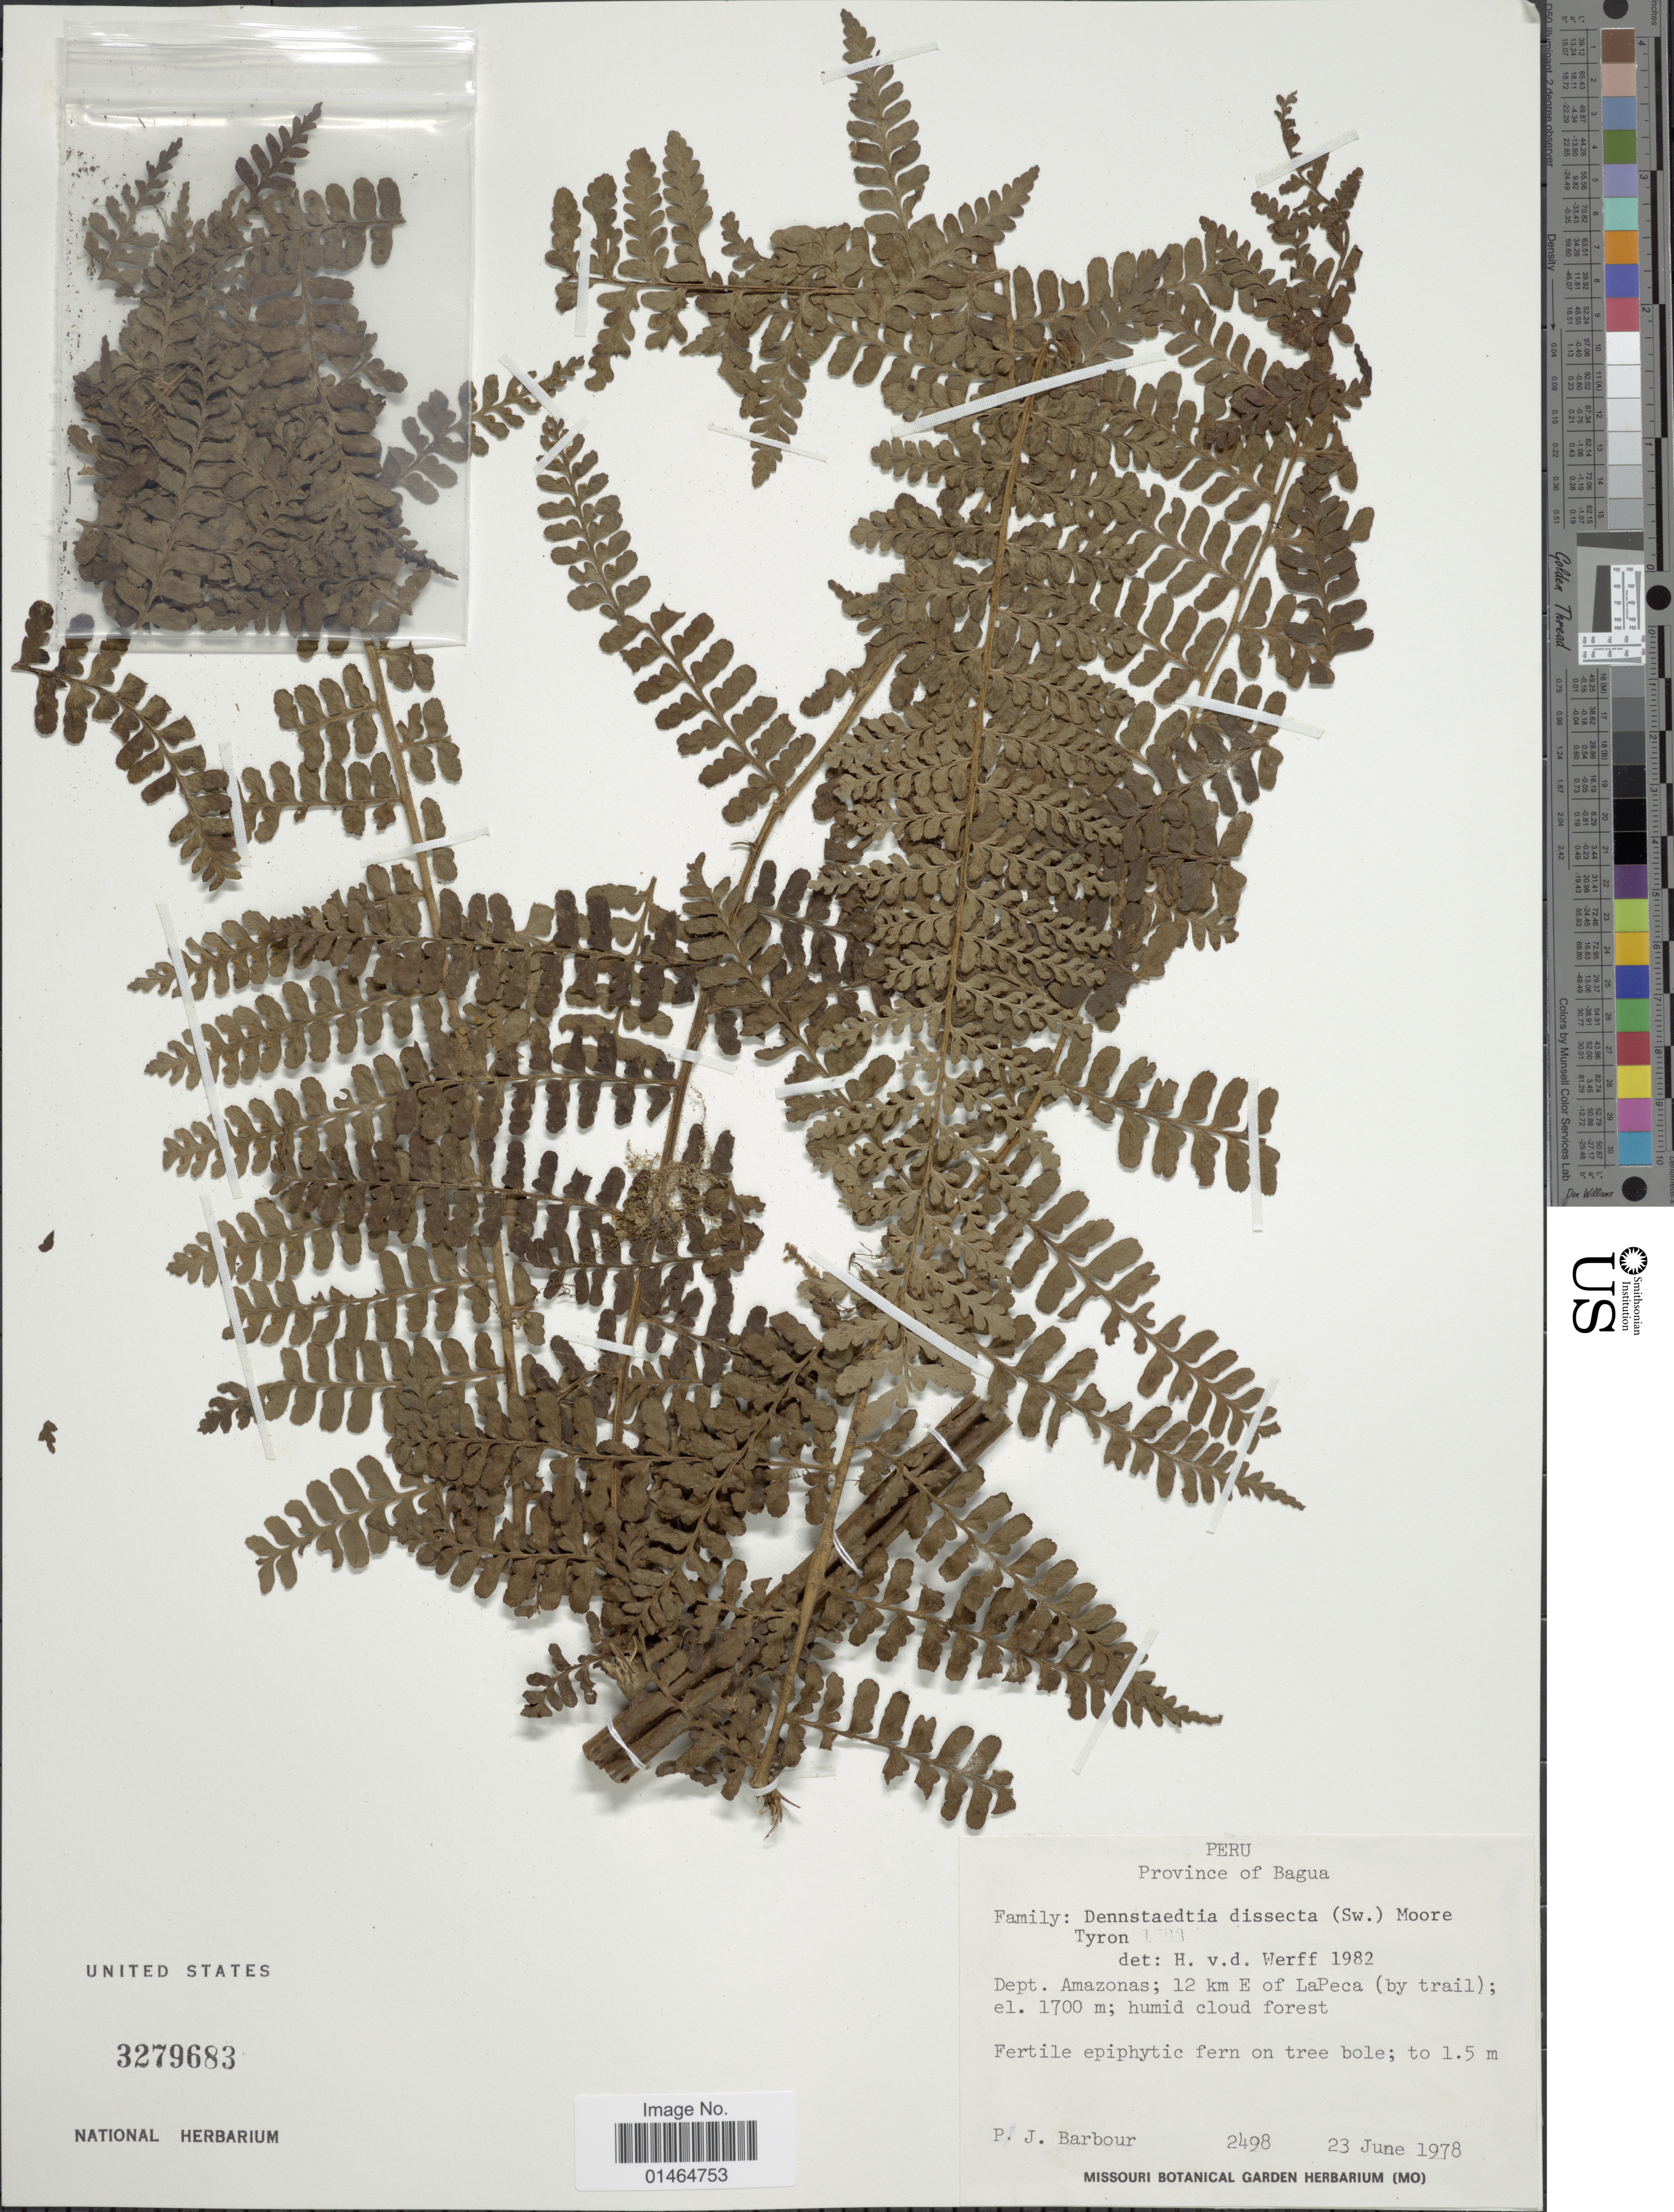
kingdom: Plantae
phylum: Tracheophyta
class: Polypodiopsida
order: Polypodiales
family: Dennstaedtiaceae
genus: Dennstaedtia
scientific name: Dennstaedtia dissecta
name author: (Sw.) T. Moore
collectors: P. Barbour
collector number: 2498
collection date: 1978-06-23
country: Peru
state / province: Amazonas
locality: Province of Bagua. 12 km E of LaPeca (by trail)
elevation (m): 1700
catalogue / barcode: US 3279683